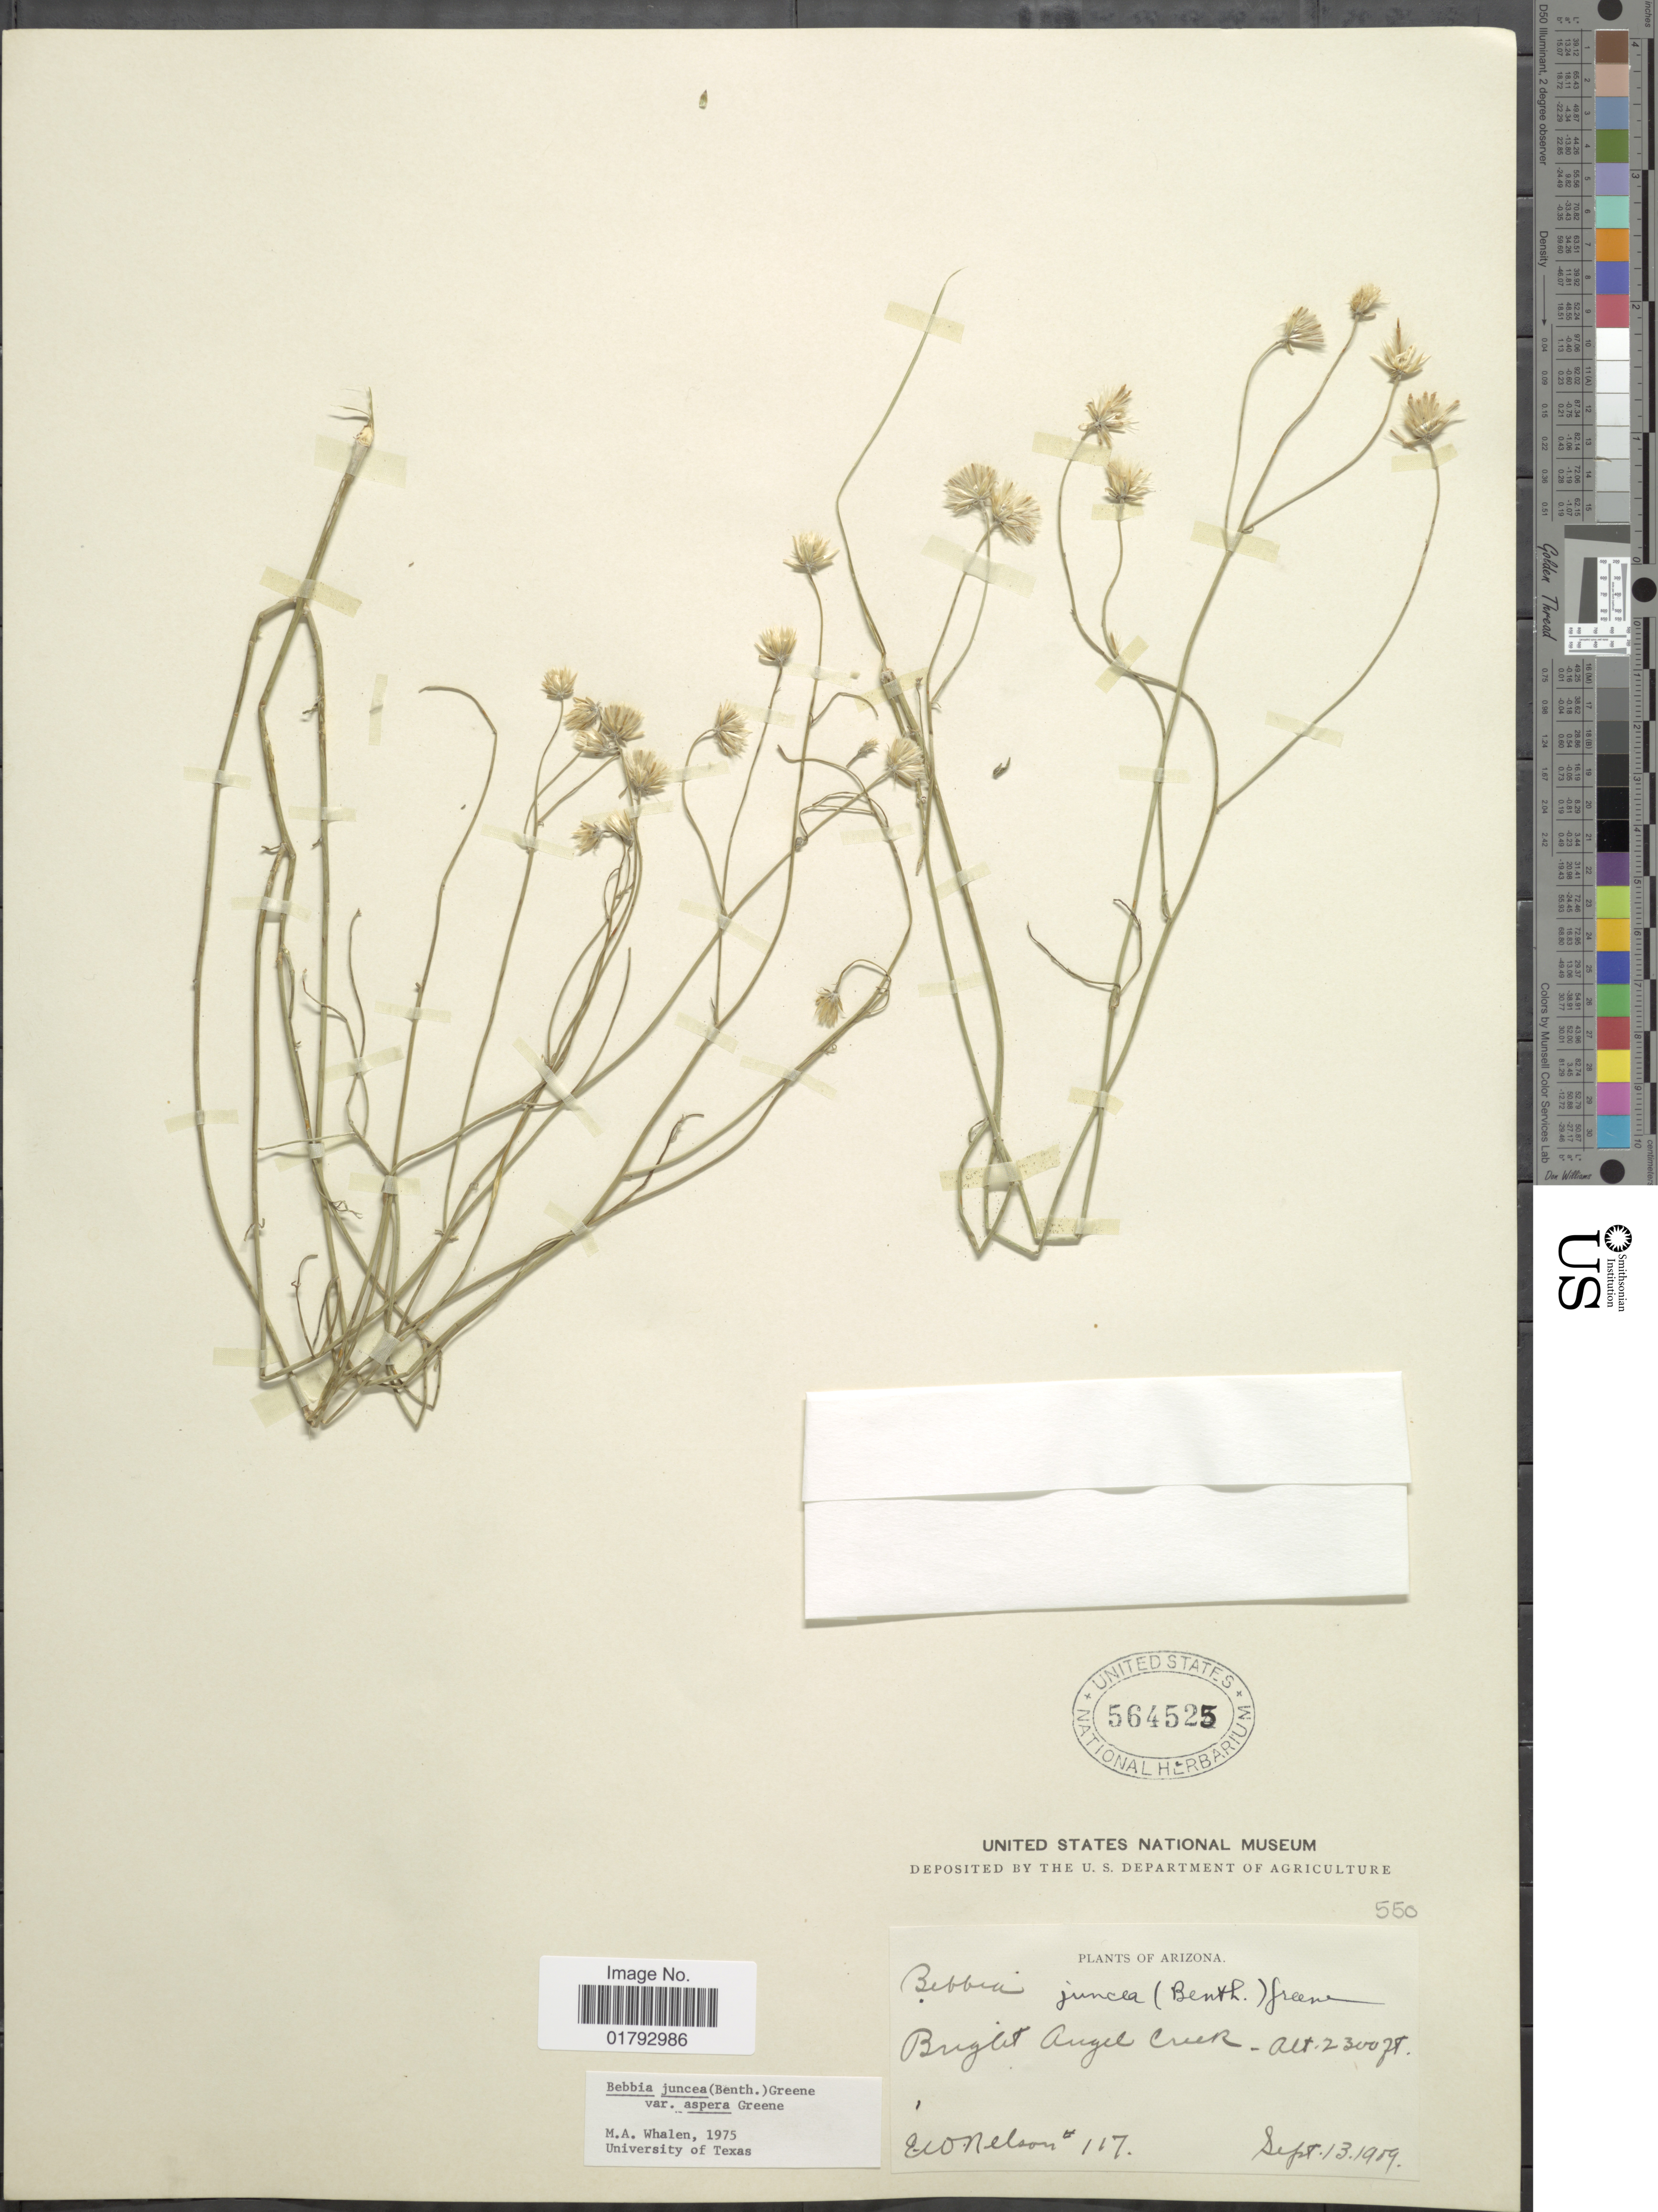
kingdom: Plantae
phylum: Tracheophyta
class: Magnoliopsida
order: Asterales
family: Asteraceae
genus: Bebbia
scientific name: Bebbia juncea var. aspera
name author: Greene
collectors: E. W. Nelson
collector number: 117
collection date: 1909-09-13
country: United States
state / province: Arizona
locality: Arizona, Briglet Angel Creek.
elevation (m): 701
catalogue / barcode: US 564525